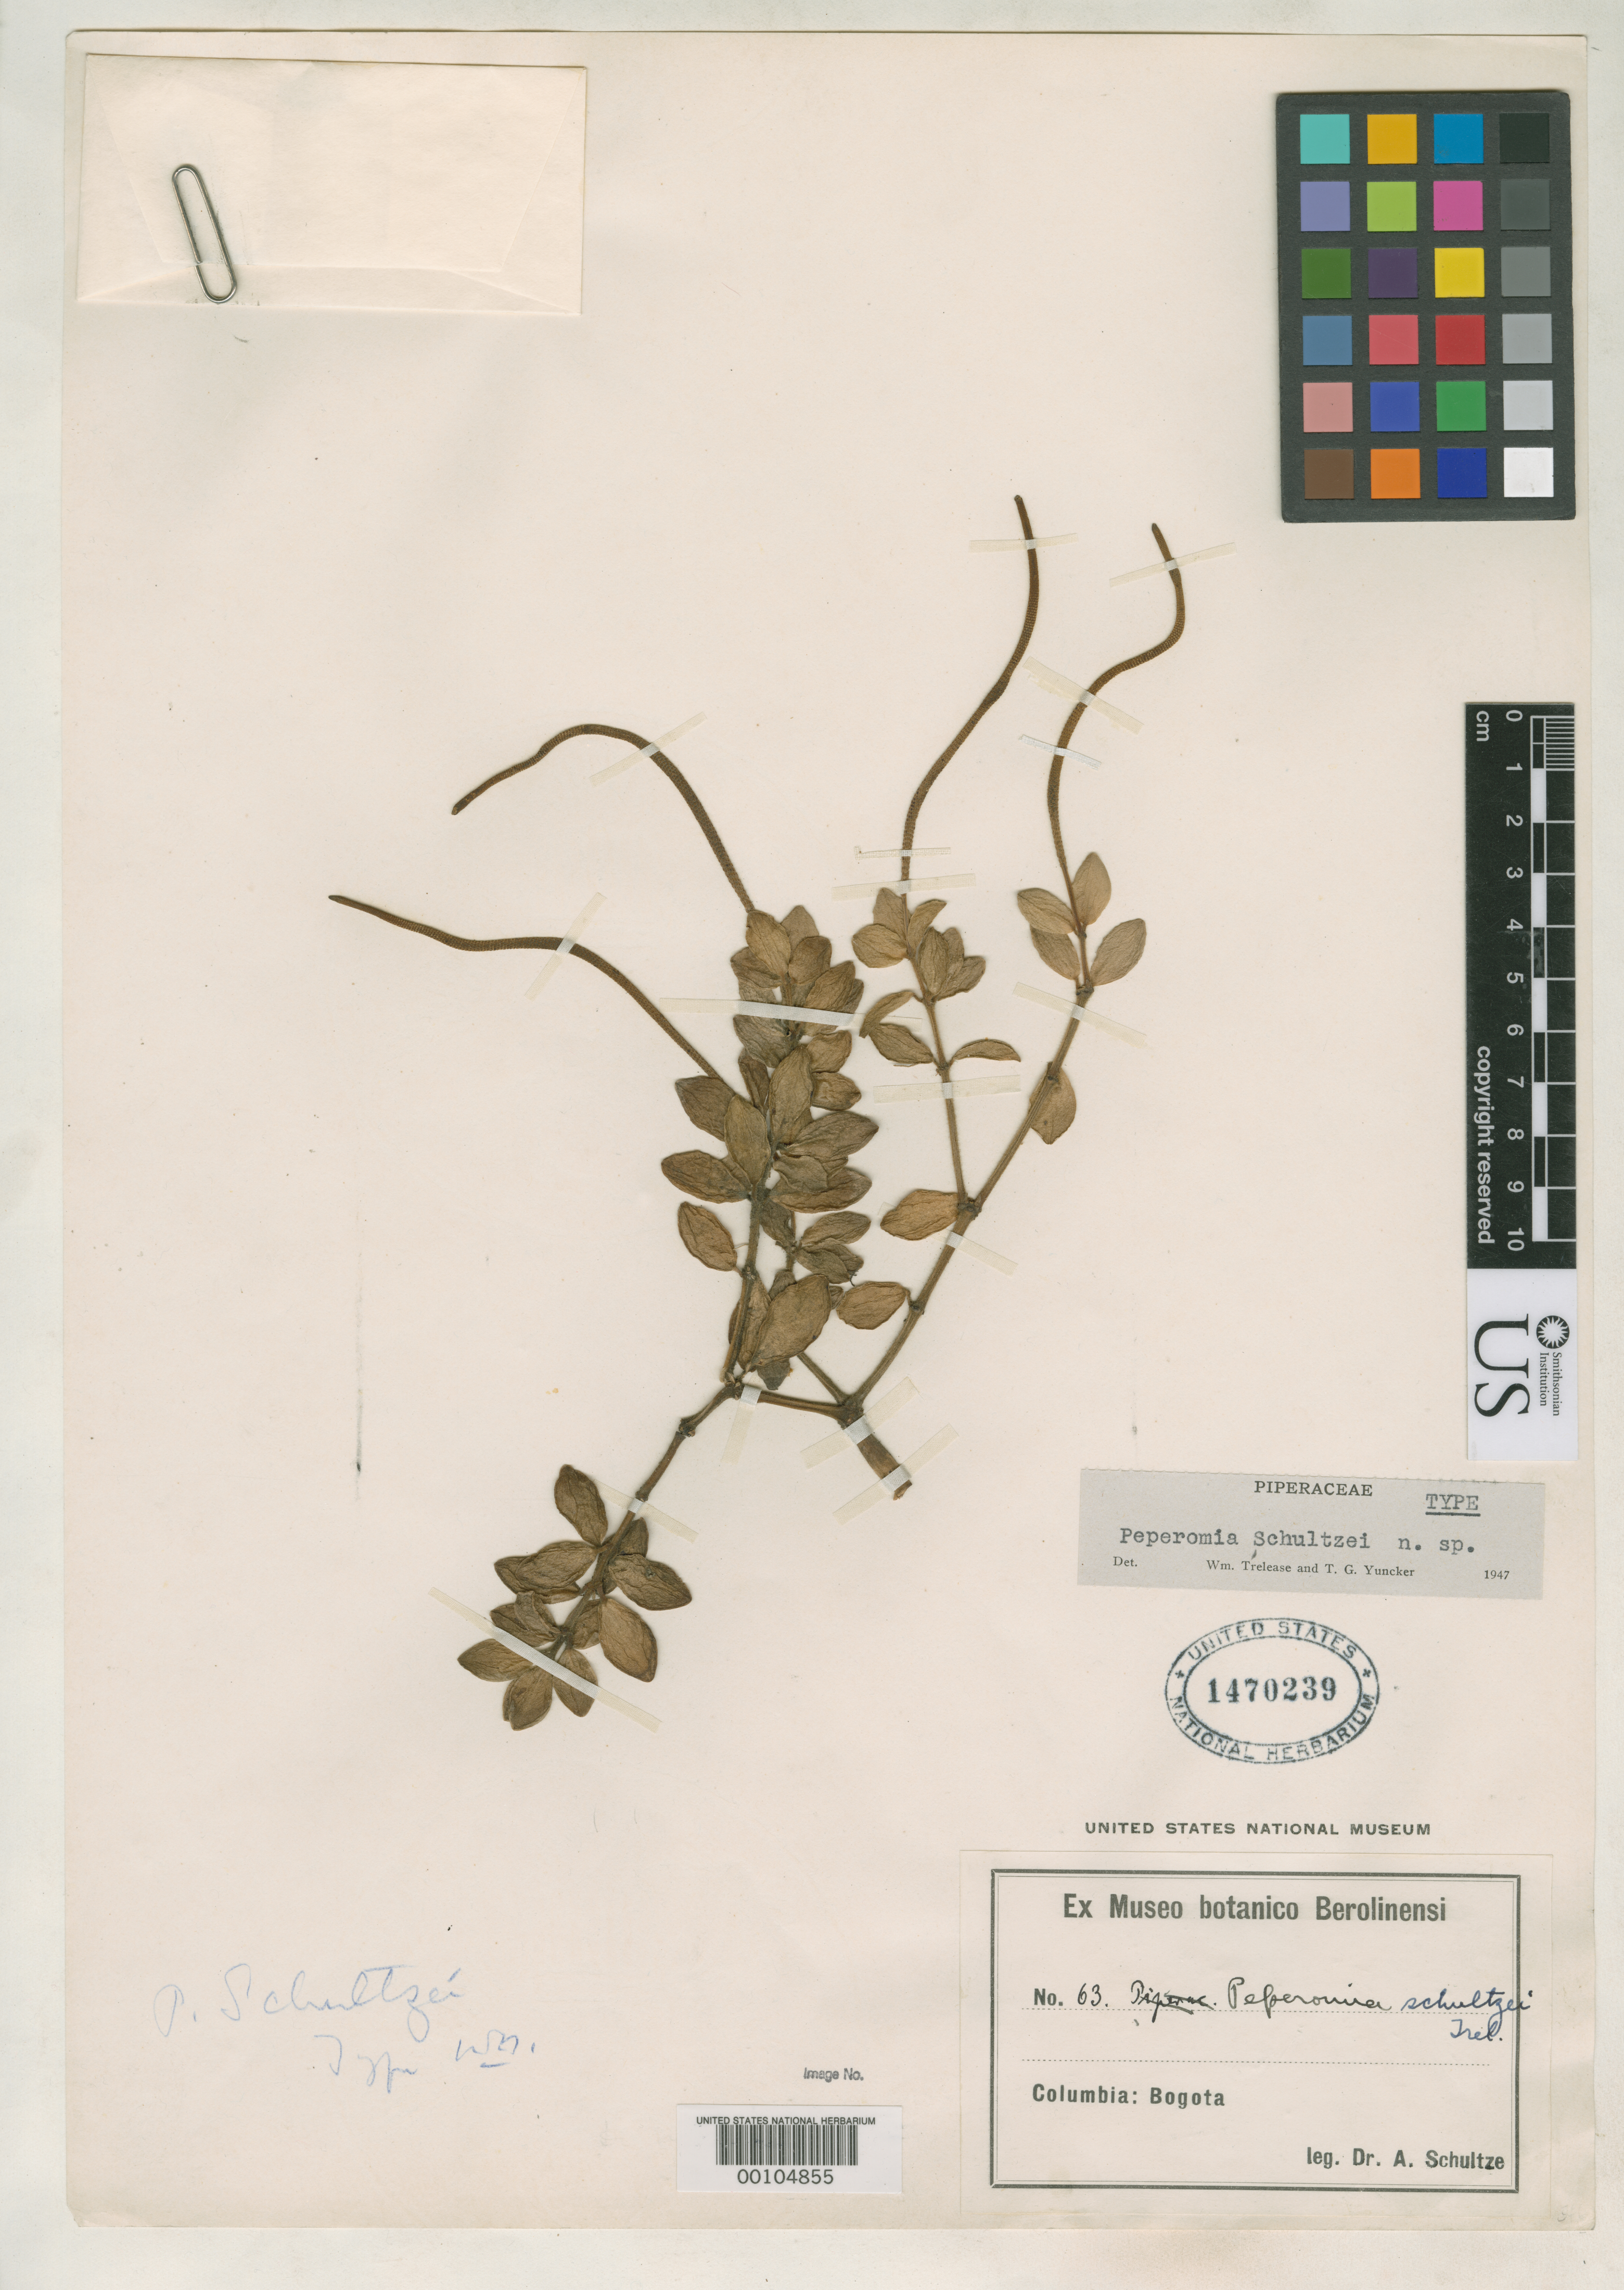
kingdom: Plantae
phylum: Tracheophyta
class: Magnoliopsida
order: Piperales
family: Piperaceae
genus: Peperomia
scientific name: Peperomia schultzei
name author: Trel. & Yunck.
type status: Holotype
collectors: L. Schultze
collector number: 63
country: Colombia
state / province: Cundinamarca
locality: Bogota.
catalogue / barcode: US 1470239